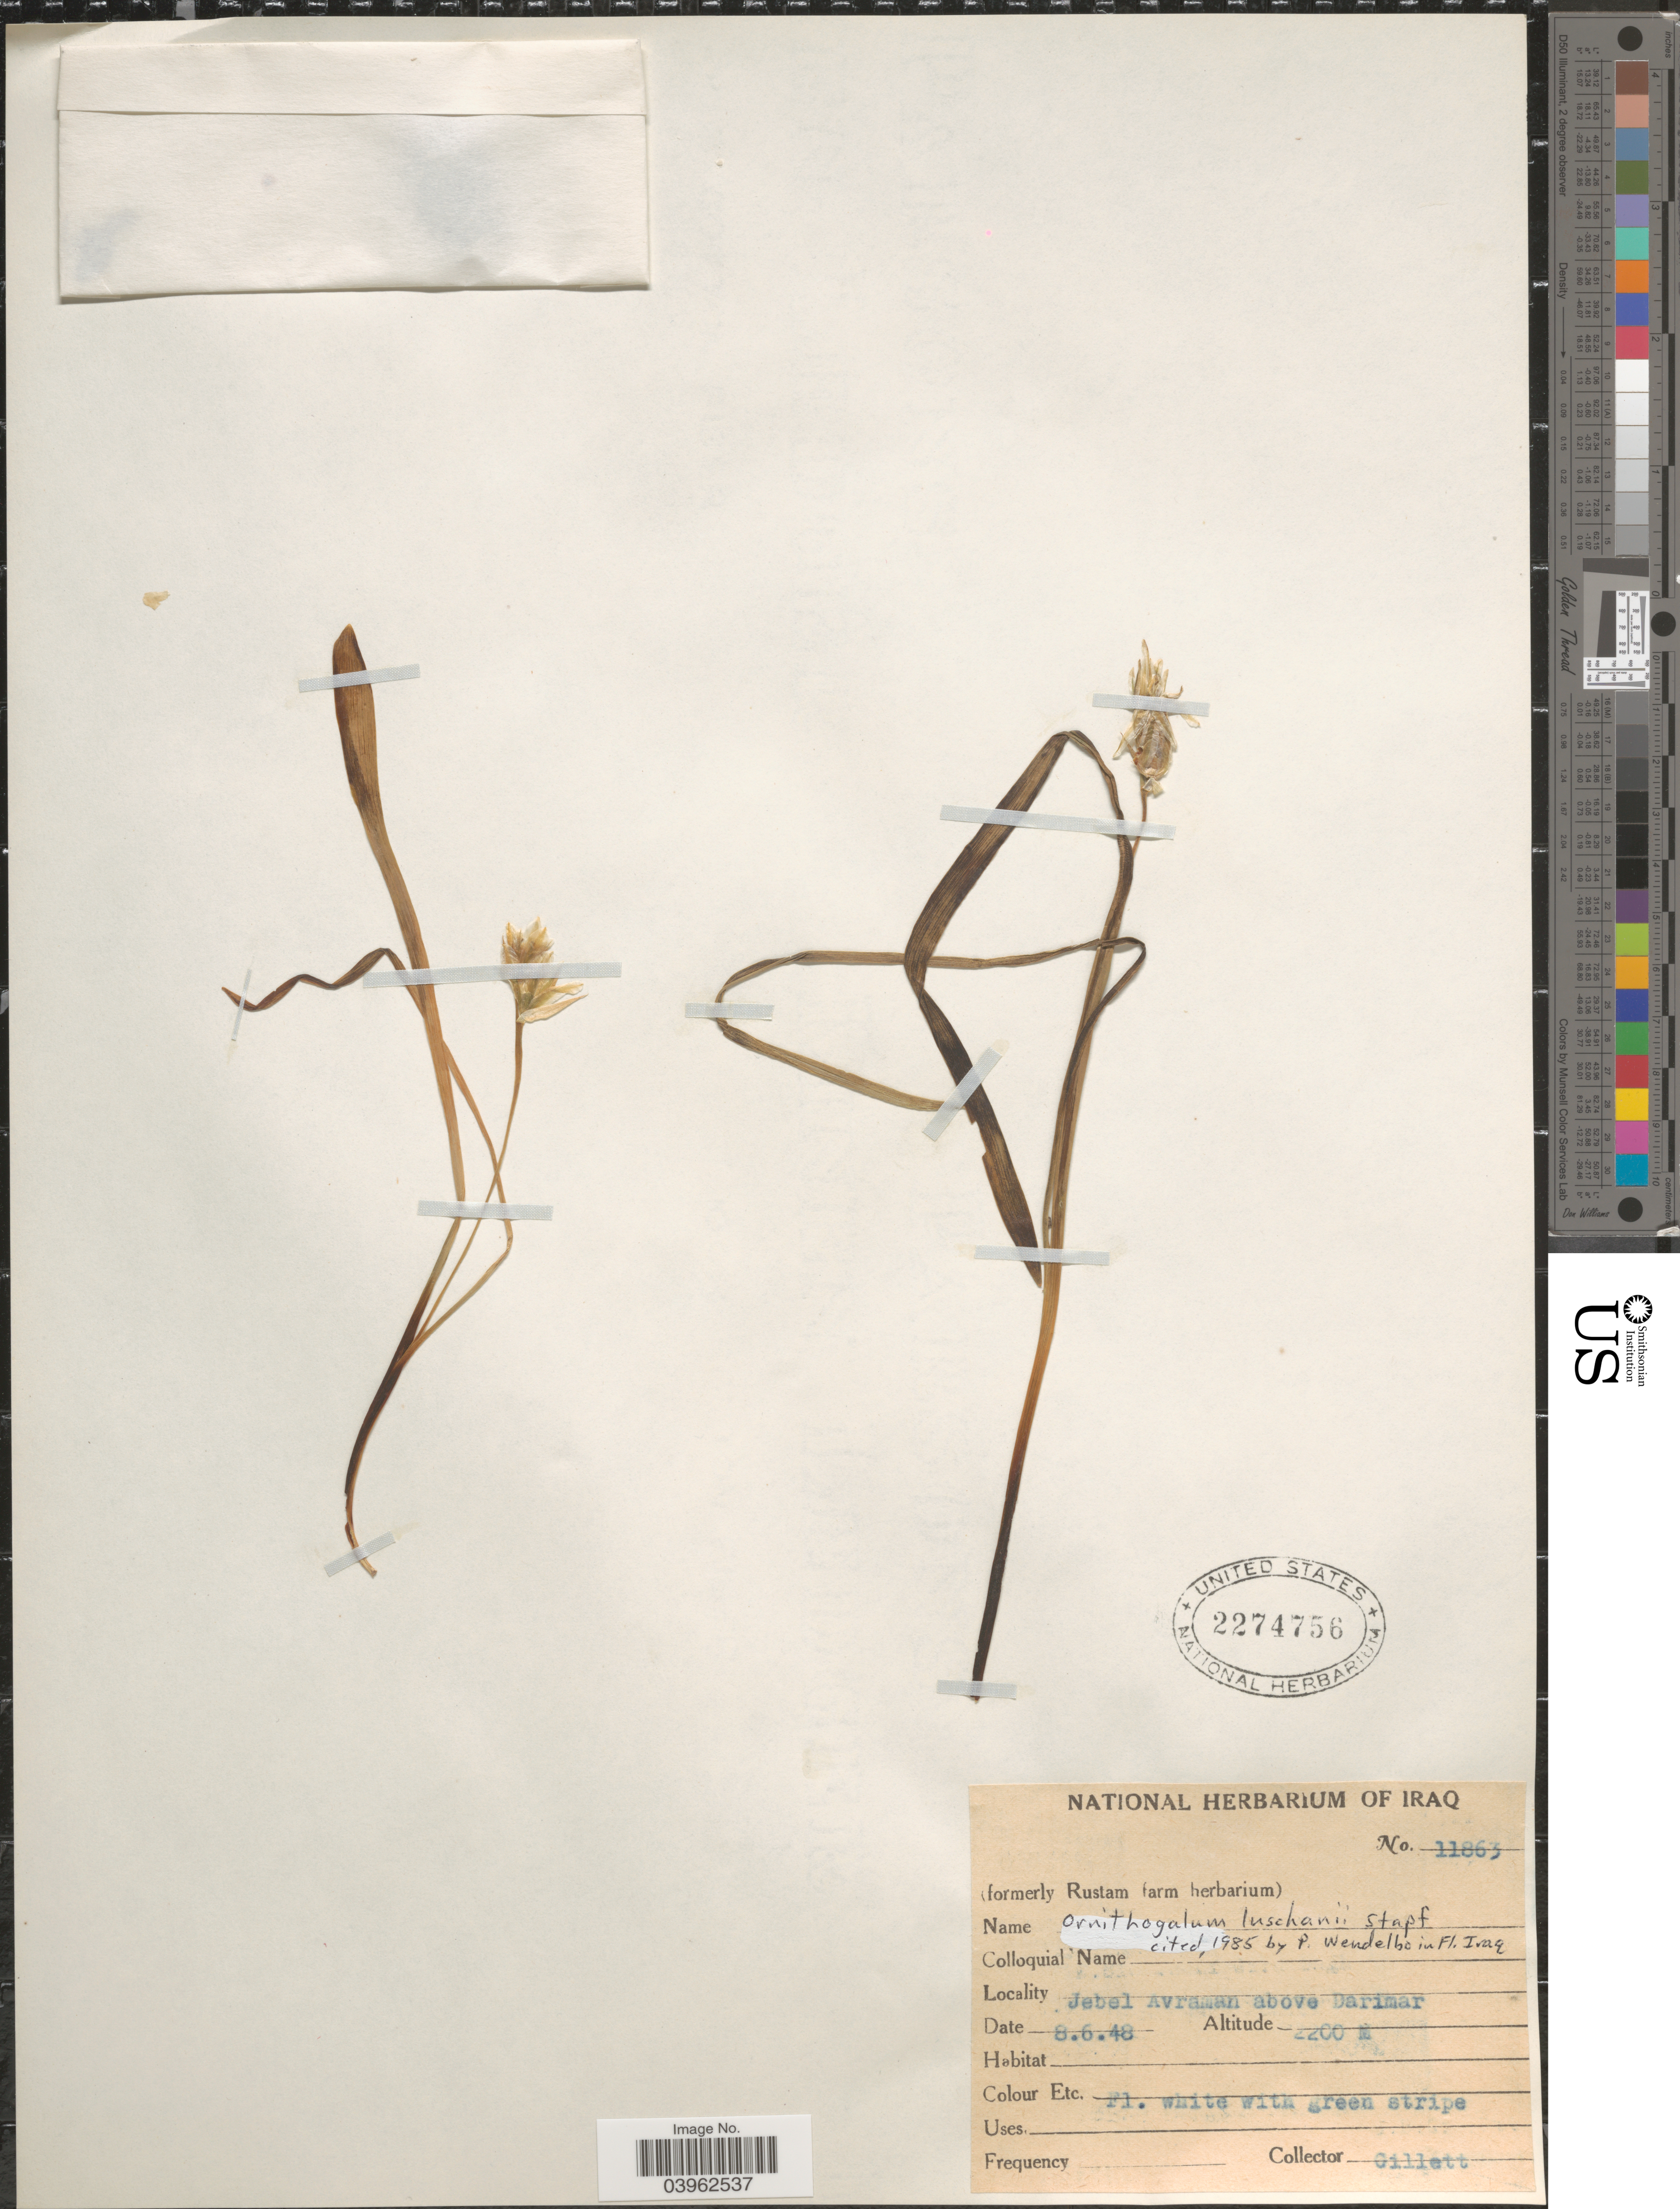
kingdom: Plantae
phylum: Tracheophyta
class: Liliopsida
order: Asparagales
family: Asparagaceae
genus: Ornithogalum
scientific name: Ornithogalum luschanii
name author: Stapf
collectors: Gillett, --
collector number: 11863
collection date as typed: Transcribed d/m/y: 8/6/48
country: Iraq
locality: Jebel Avraman above Darimar.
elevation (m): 2200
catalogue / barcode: US 2274756